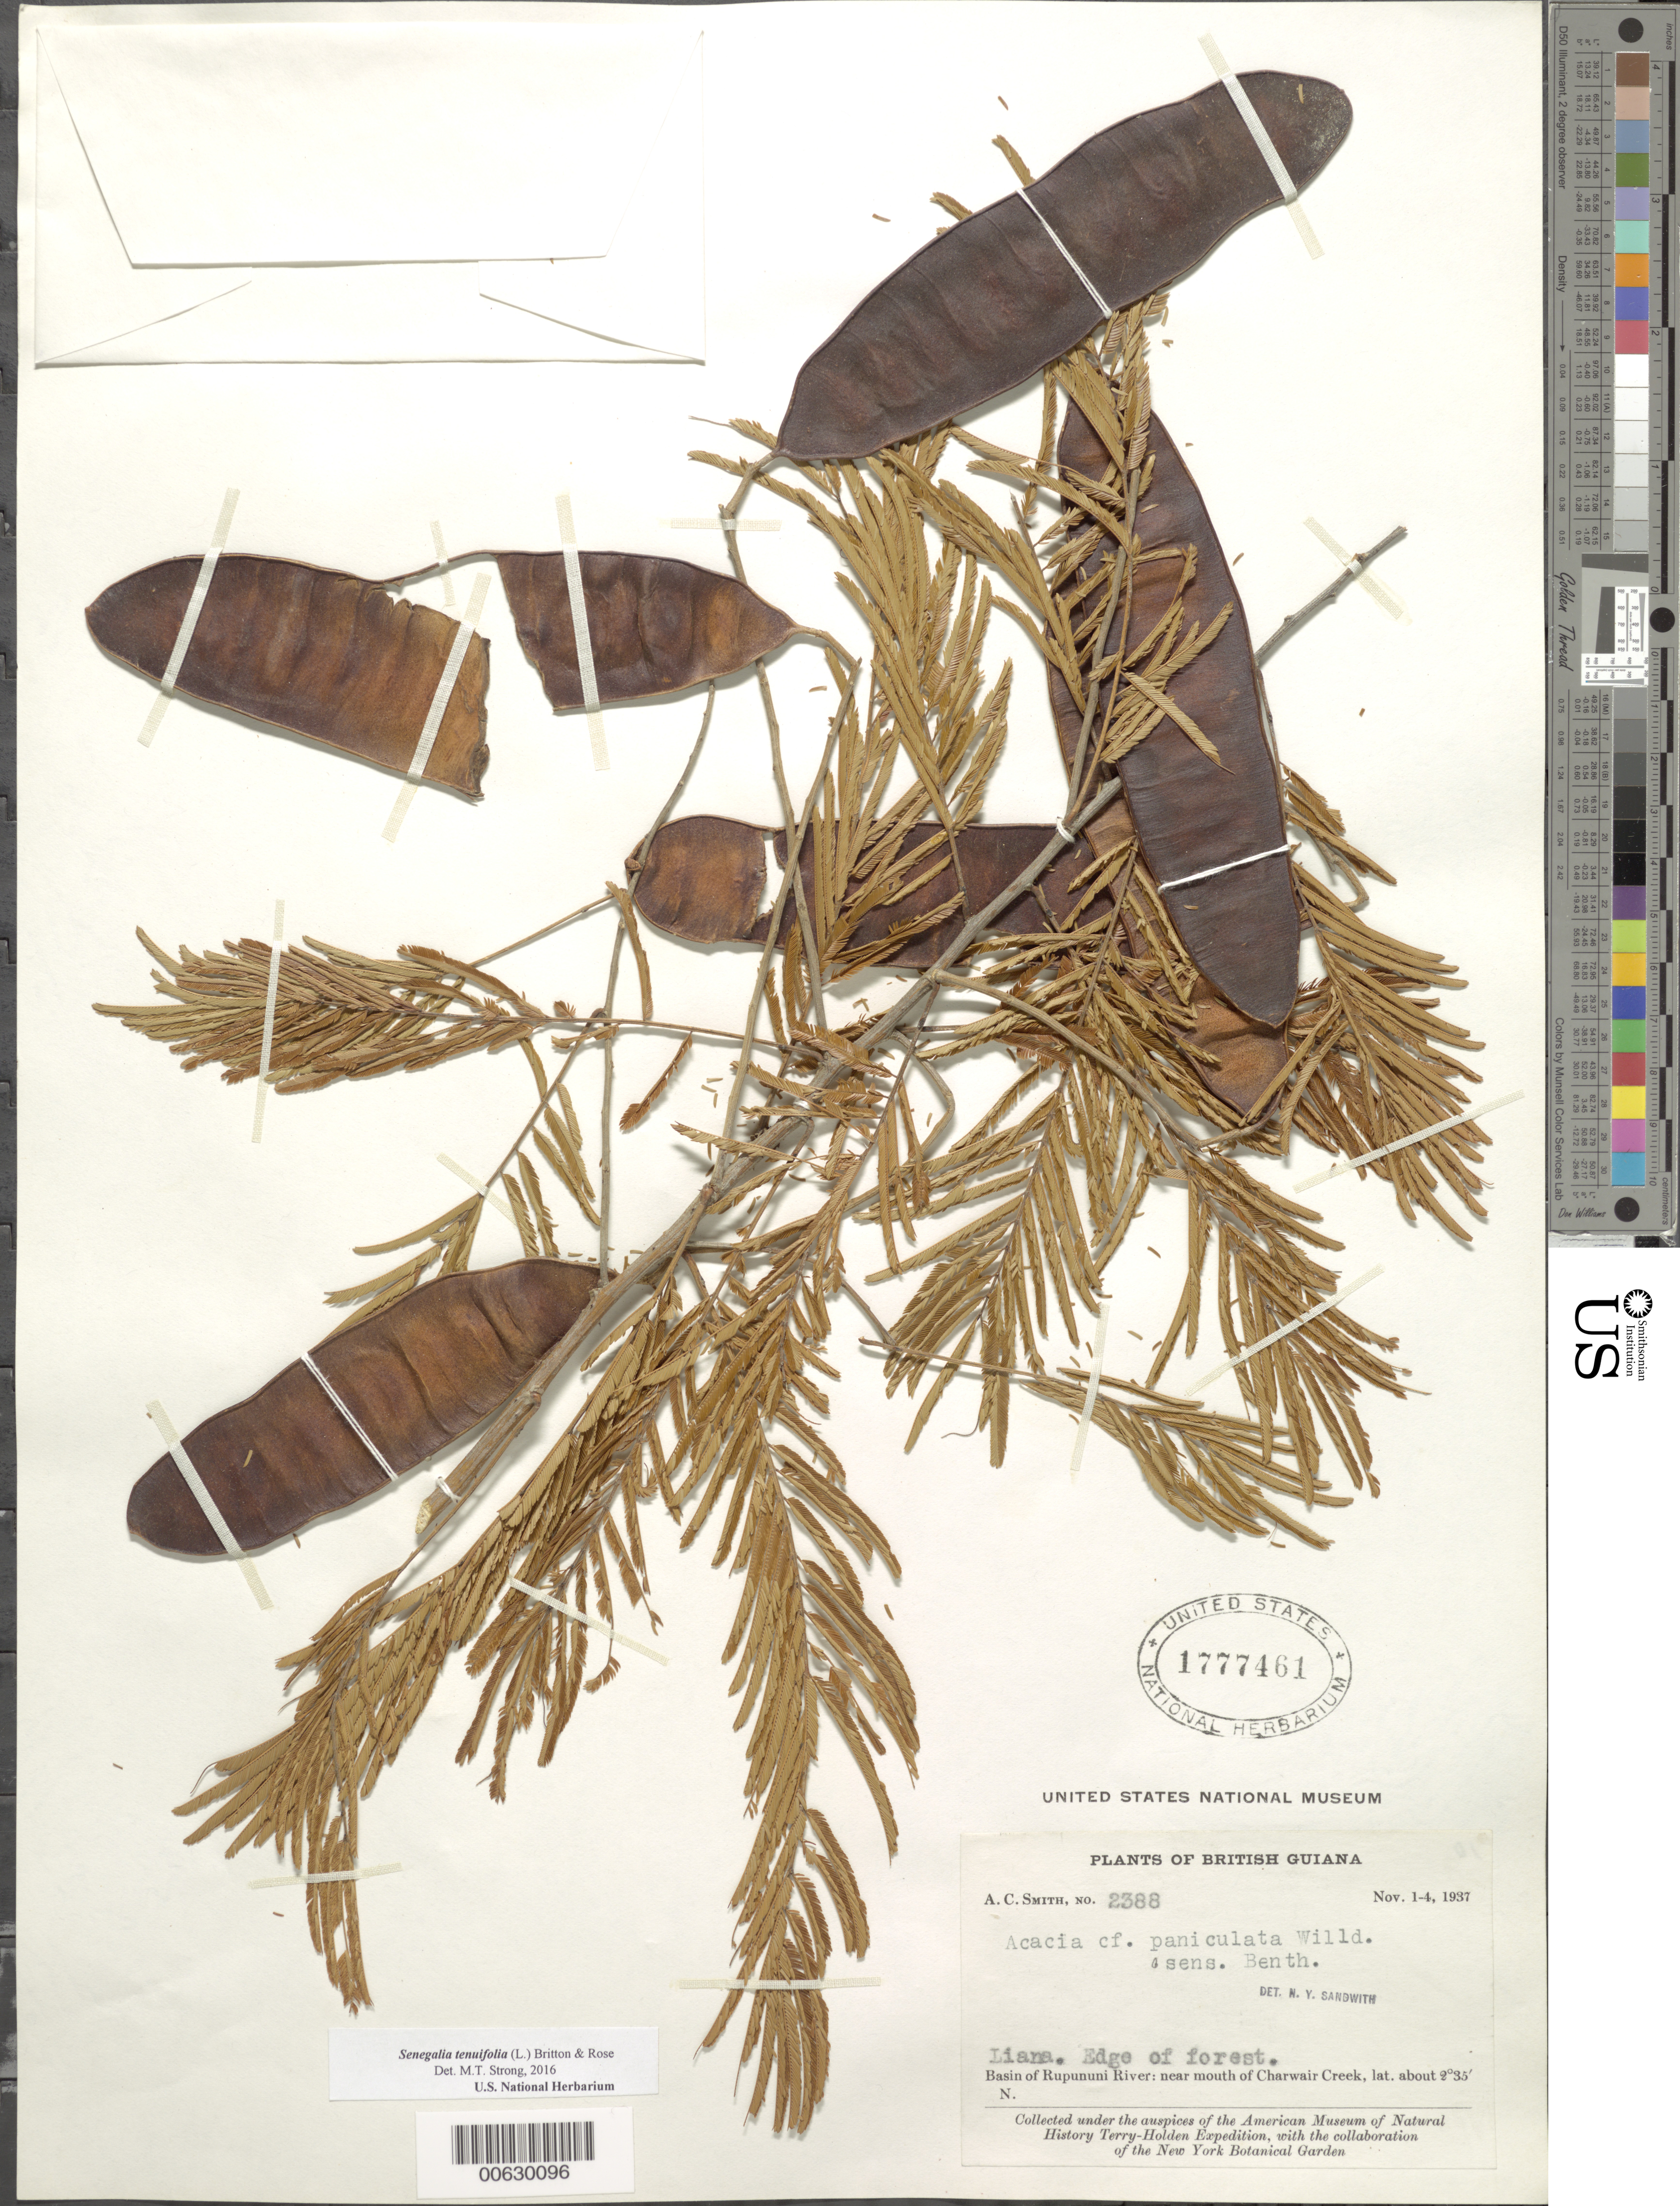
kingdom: Plantae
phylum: Tracheophyta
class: Magnoliopsida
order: Fabales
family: Fabaceae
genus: Senegalia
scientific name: Senegalia tenuifolia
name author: (L.) Britton & Rose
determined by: Strong, M. T., (US), Smithsonian Institution - National Museum of Natural History (UNITED STATES)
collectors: A. C. Smith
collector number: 2388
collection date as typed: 1-Nov-37 to 4-Nov-37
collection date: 1937-11-01/1937-11-04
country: Guyana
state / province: U. Takutu-U. Essequibo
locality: Charwair Creek, near mouth, Rupununi R. basin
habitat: Edge of forest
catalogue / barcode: US 1777461